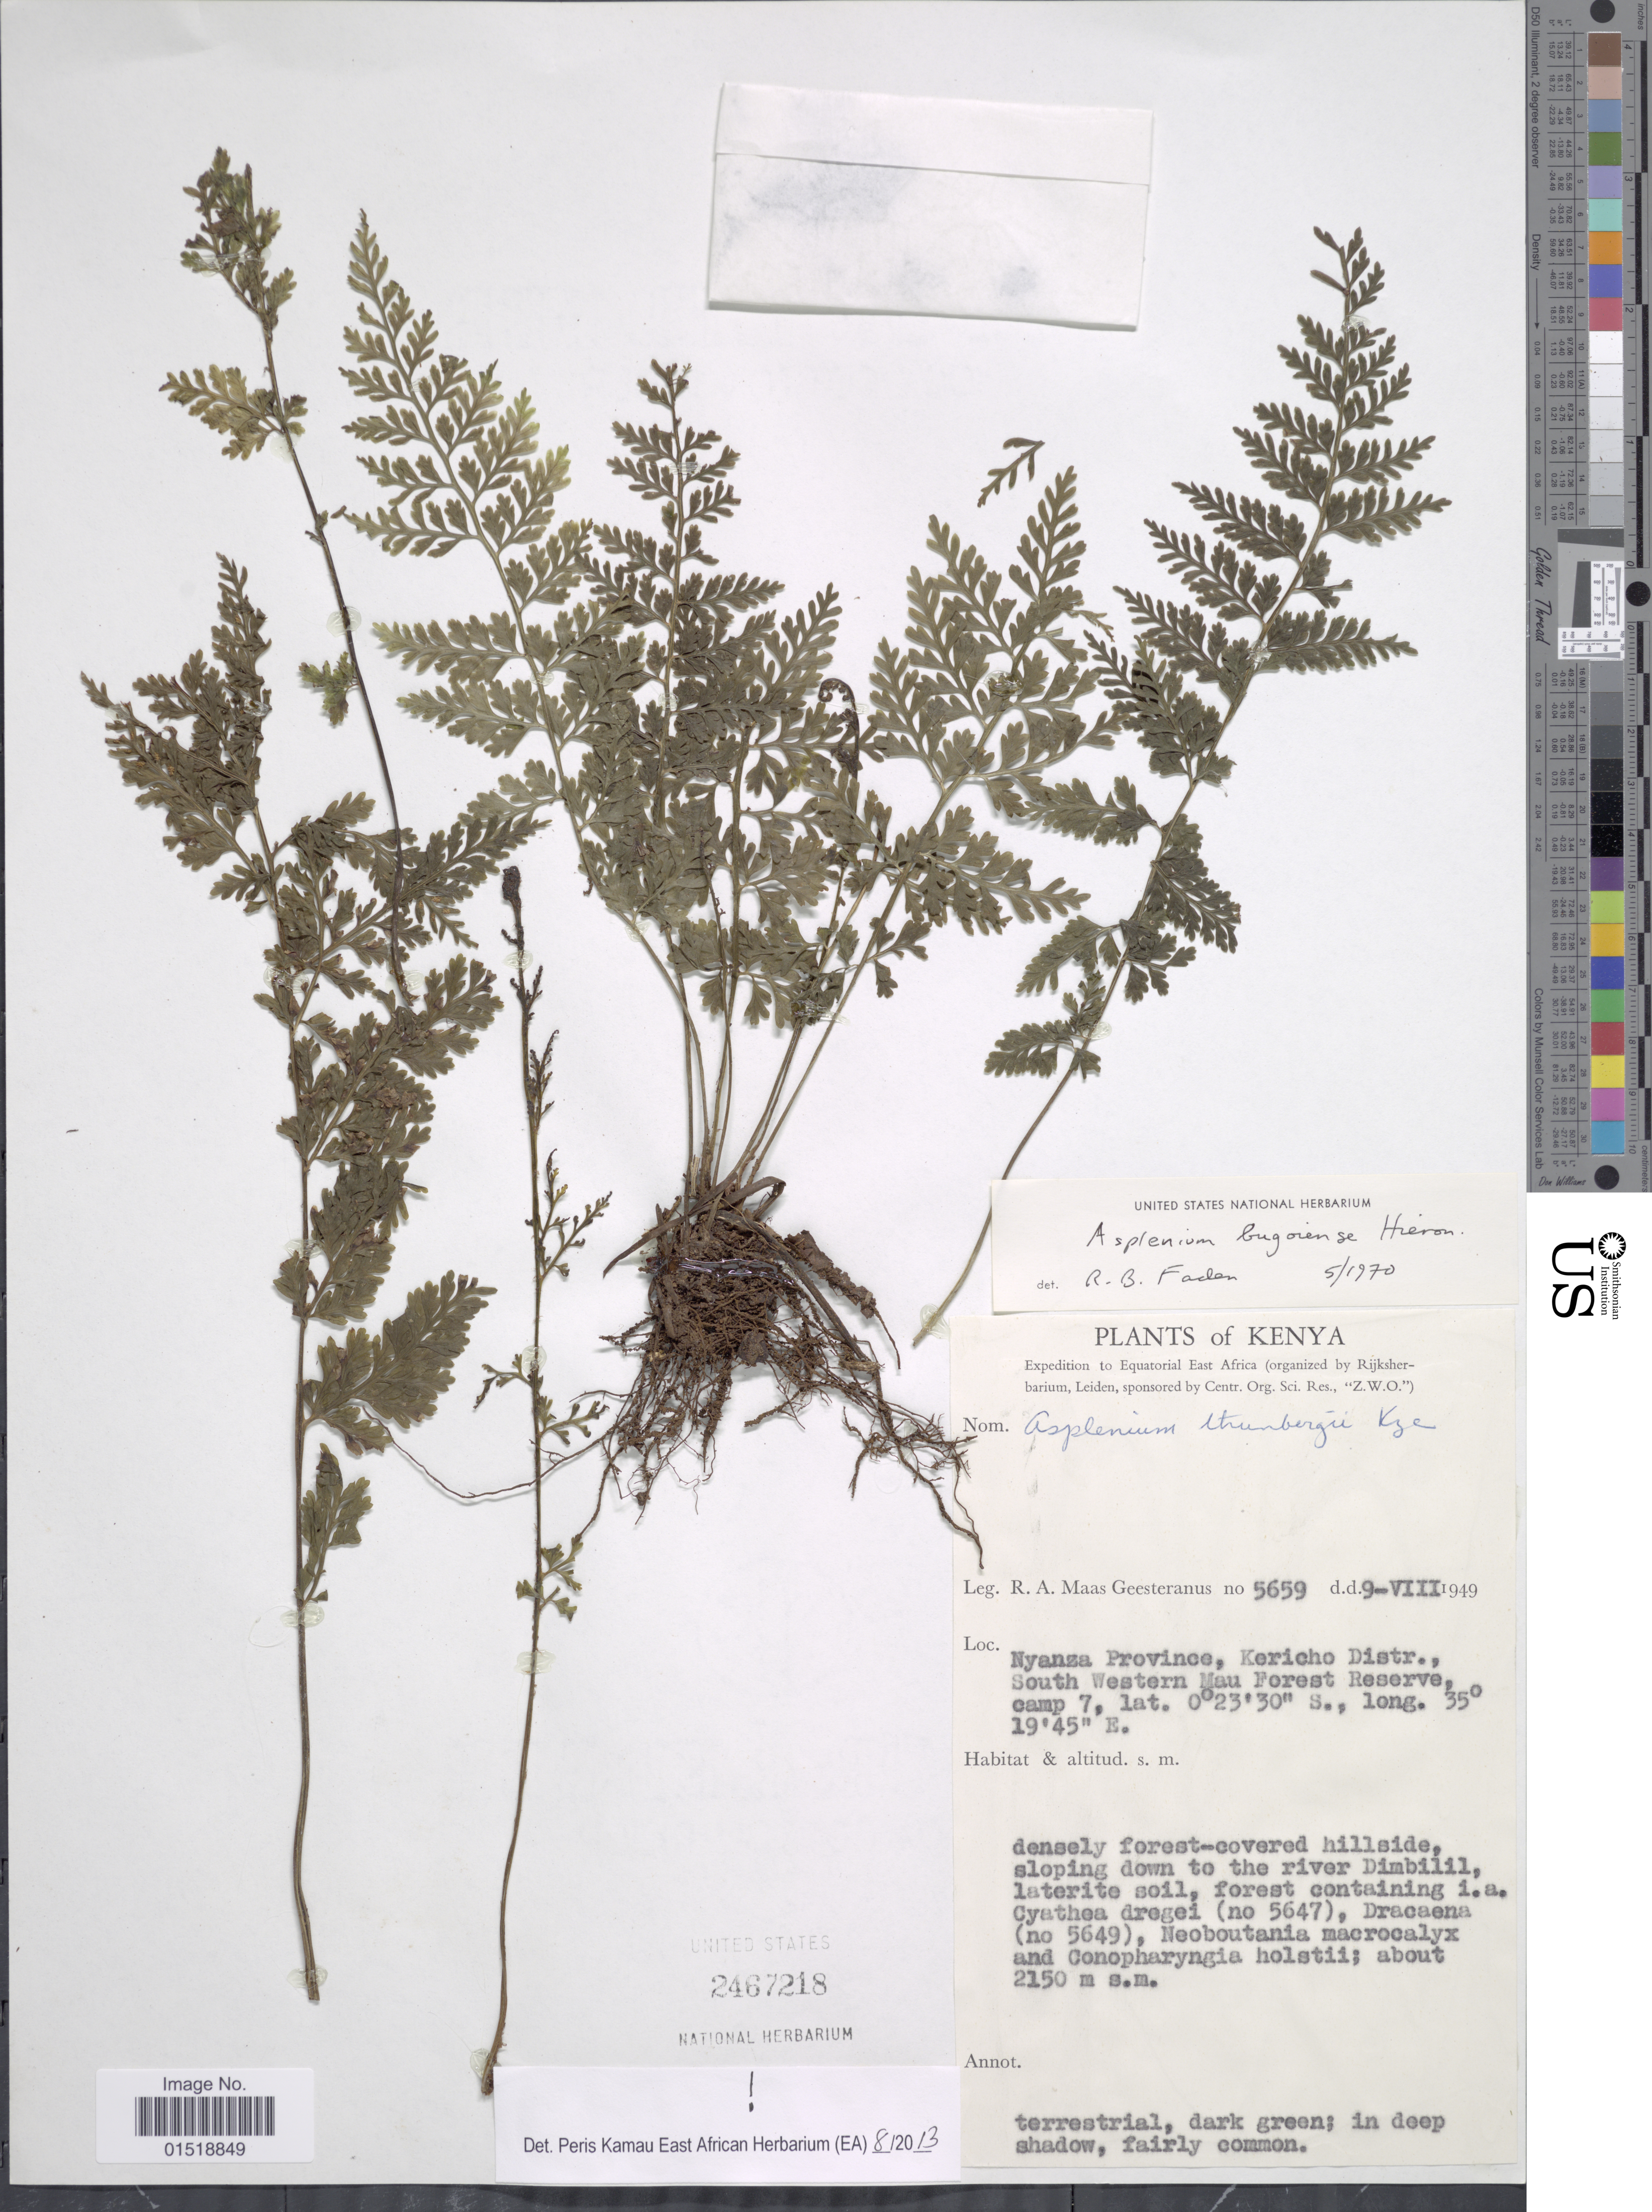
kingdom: Plantae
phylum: Tracheophyta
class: Polypodiopsida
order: Polypodiales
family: Aspleniaceae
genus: Asplenium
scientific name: Asplenium bugolense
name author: Hieron.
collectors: R. A. Maas Geesteranus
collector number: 5659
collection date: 1949-08-09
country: Kenya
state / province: Kericho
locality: Nyanza Province, Kericho Distr., South Western Mau Forest Reserve, camp 7.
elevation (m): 2150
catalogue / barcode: US 2467218